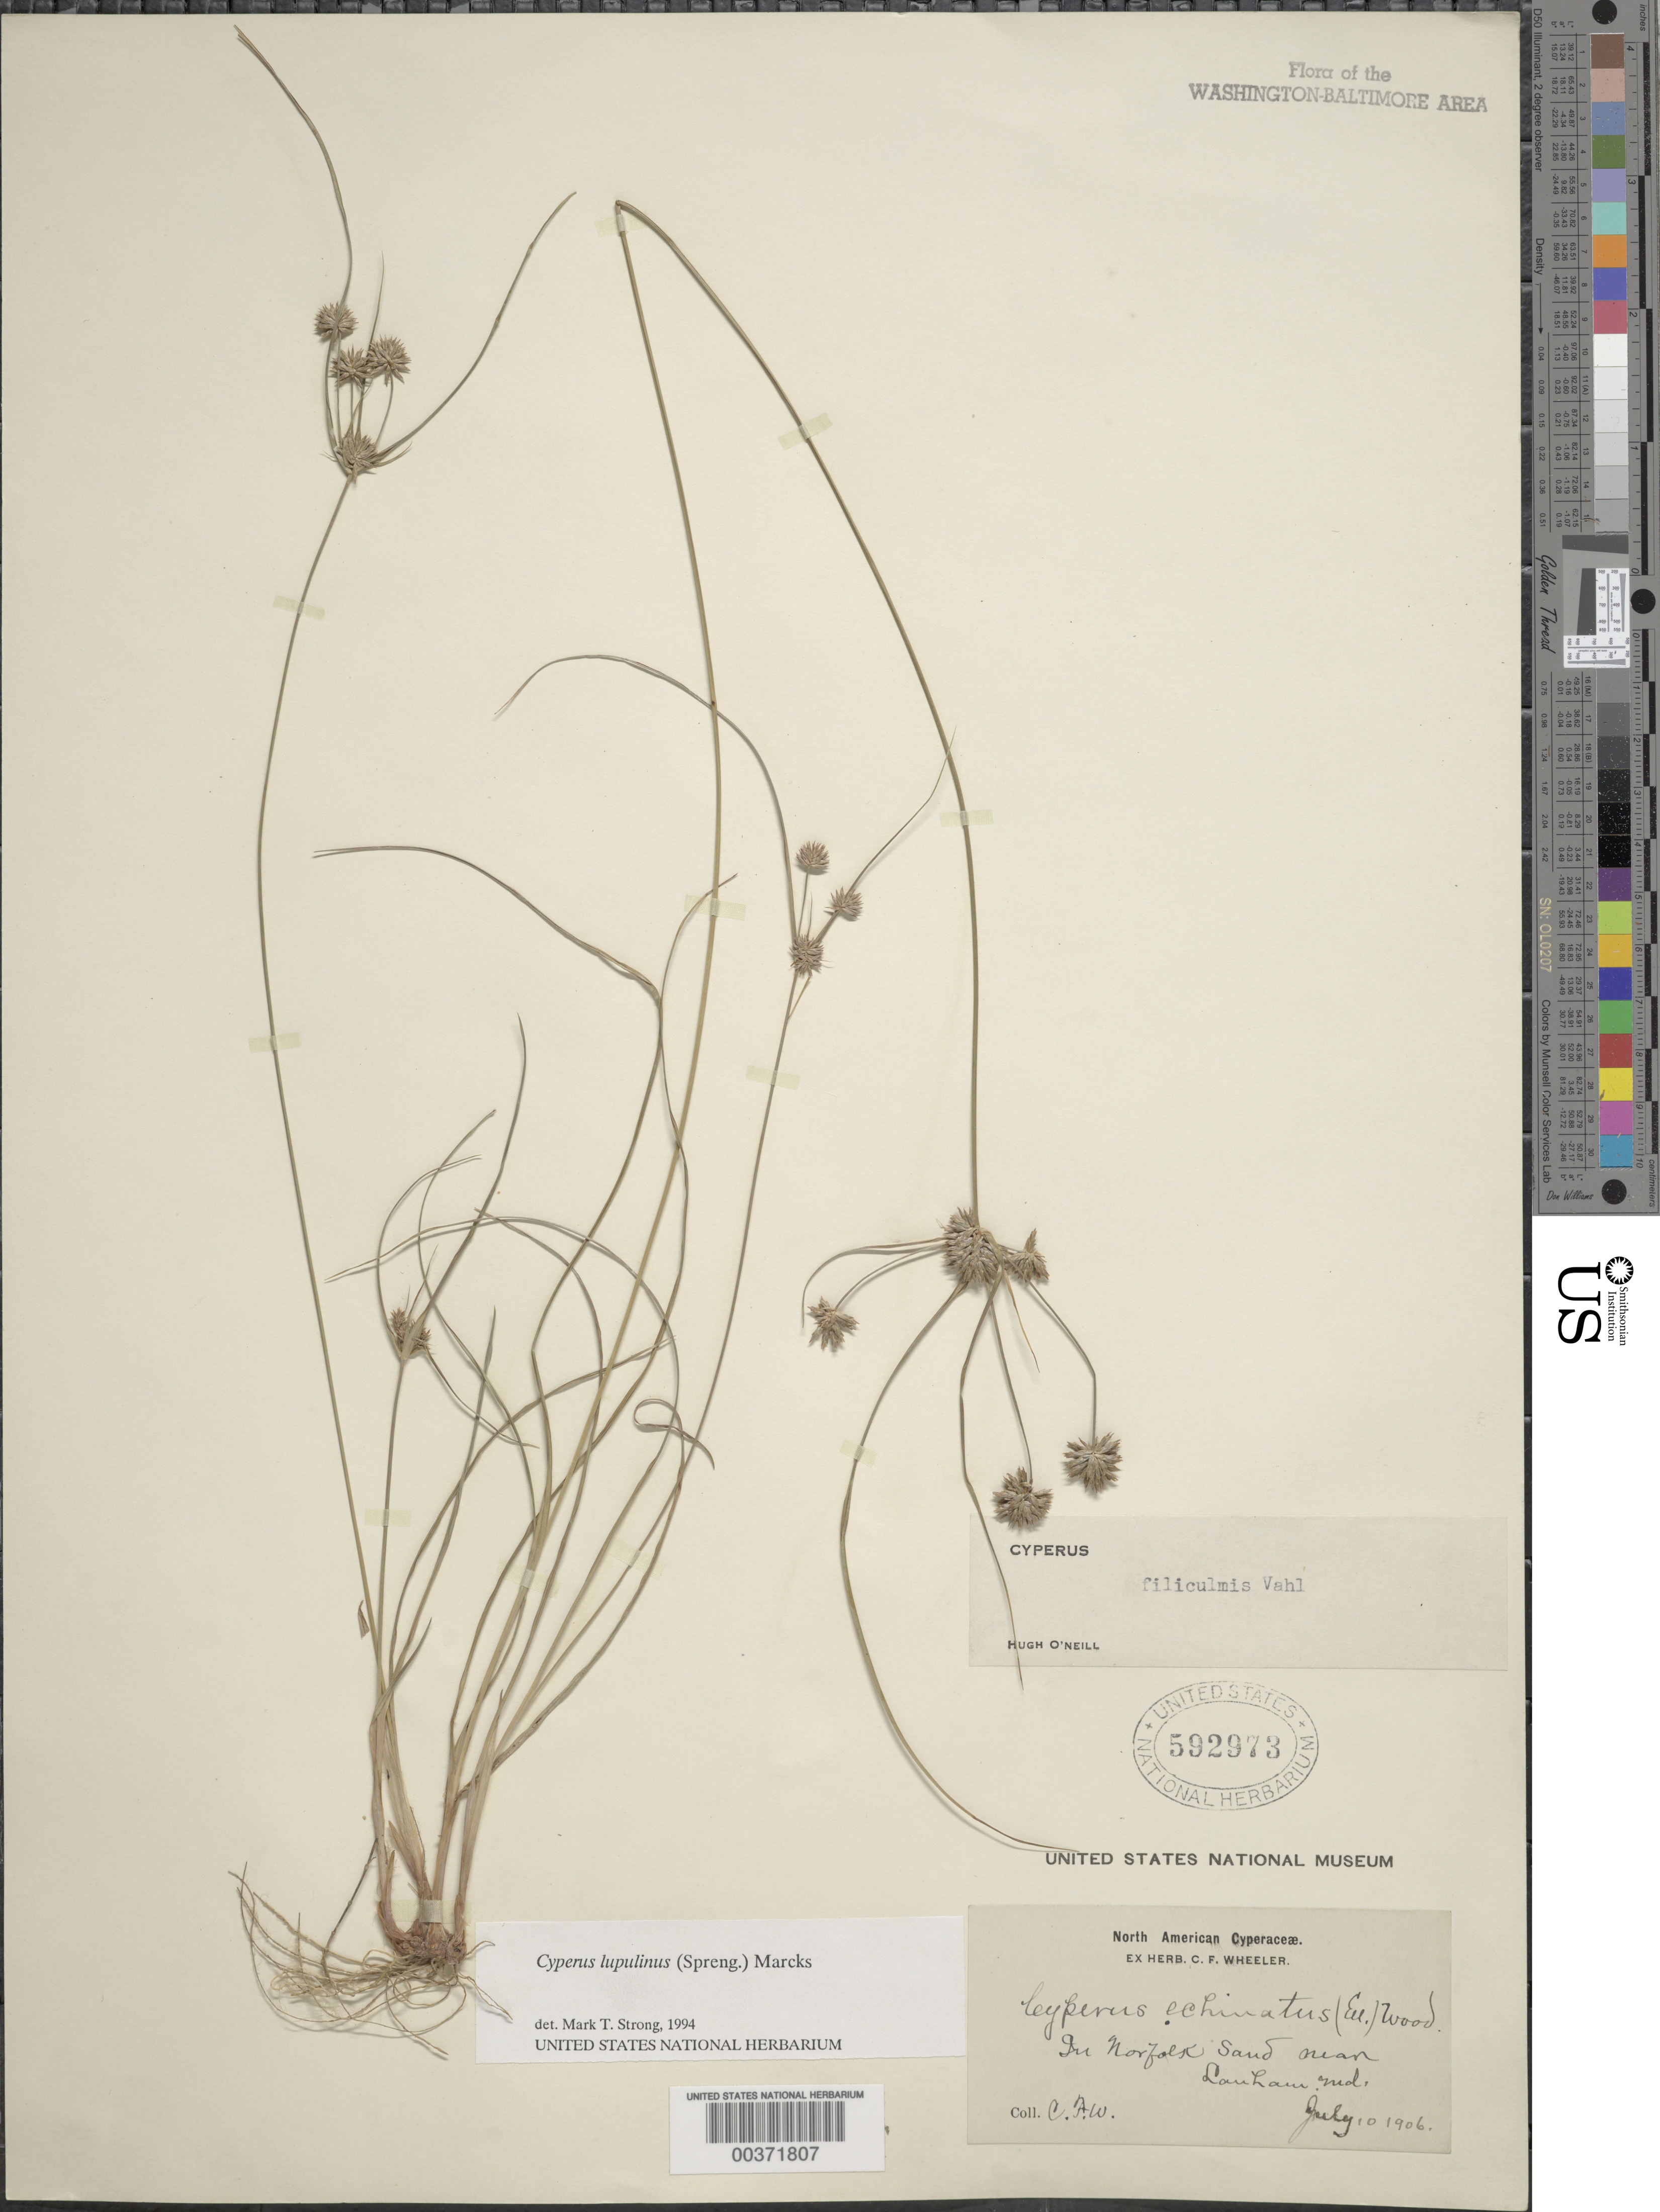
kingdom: Plantae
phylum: Tracheophyta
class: Liliopsida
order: Poales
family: Cyperaceae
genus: Cyperus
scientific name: Cyperus lupulinus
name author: (Spreng.) Marcks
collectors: C. Wheeler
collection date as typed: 10 Jul 1906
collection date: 1906-07-10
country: United States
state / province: Maryland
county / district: Prince George's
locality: Lanham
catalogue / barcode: US 592973